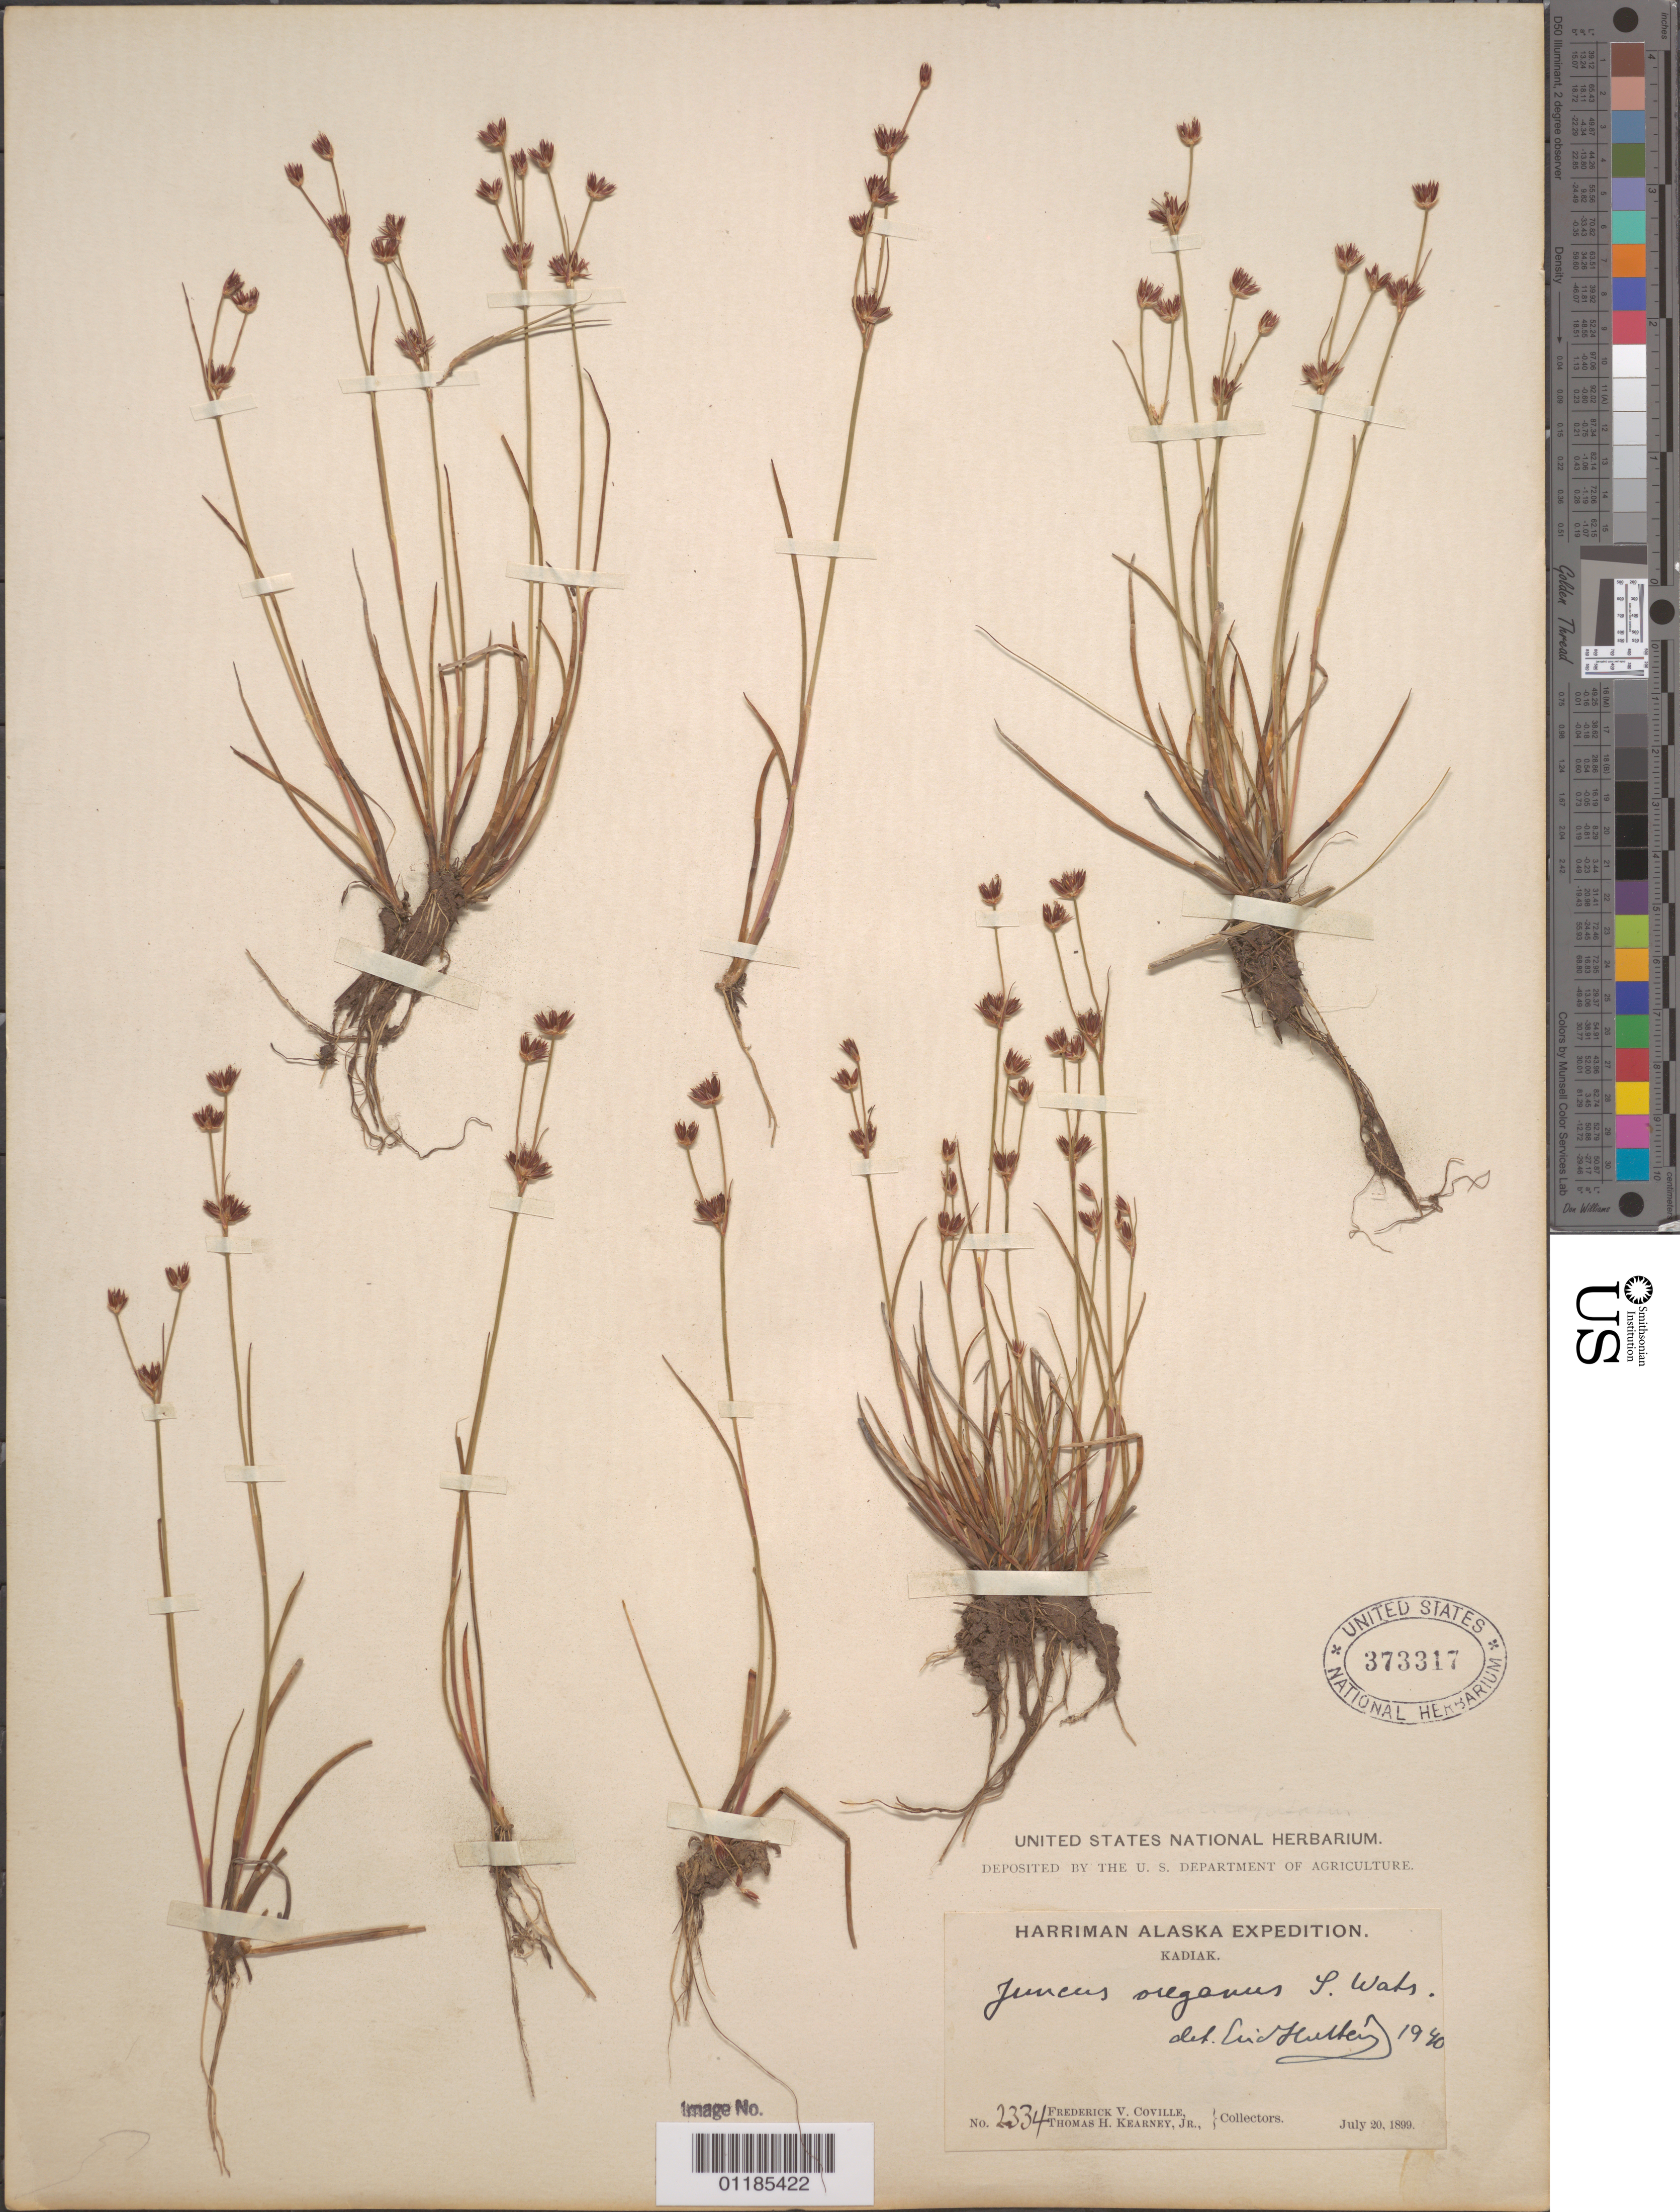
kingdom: Plantae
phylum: Tracheophyta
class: Liliopsida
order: Poales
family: Juncaceae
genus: Juncus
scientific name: Juncus oreganus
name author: S. Watson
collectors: F. V. Coville & T. H. Kearney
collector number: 2334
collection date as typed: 20 Jul 1899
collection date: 1899-07-20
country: United States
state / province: Alaska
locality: Kadiak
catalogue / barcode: US 373317